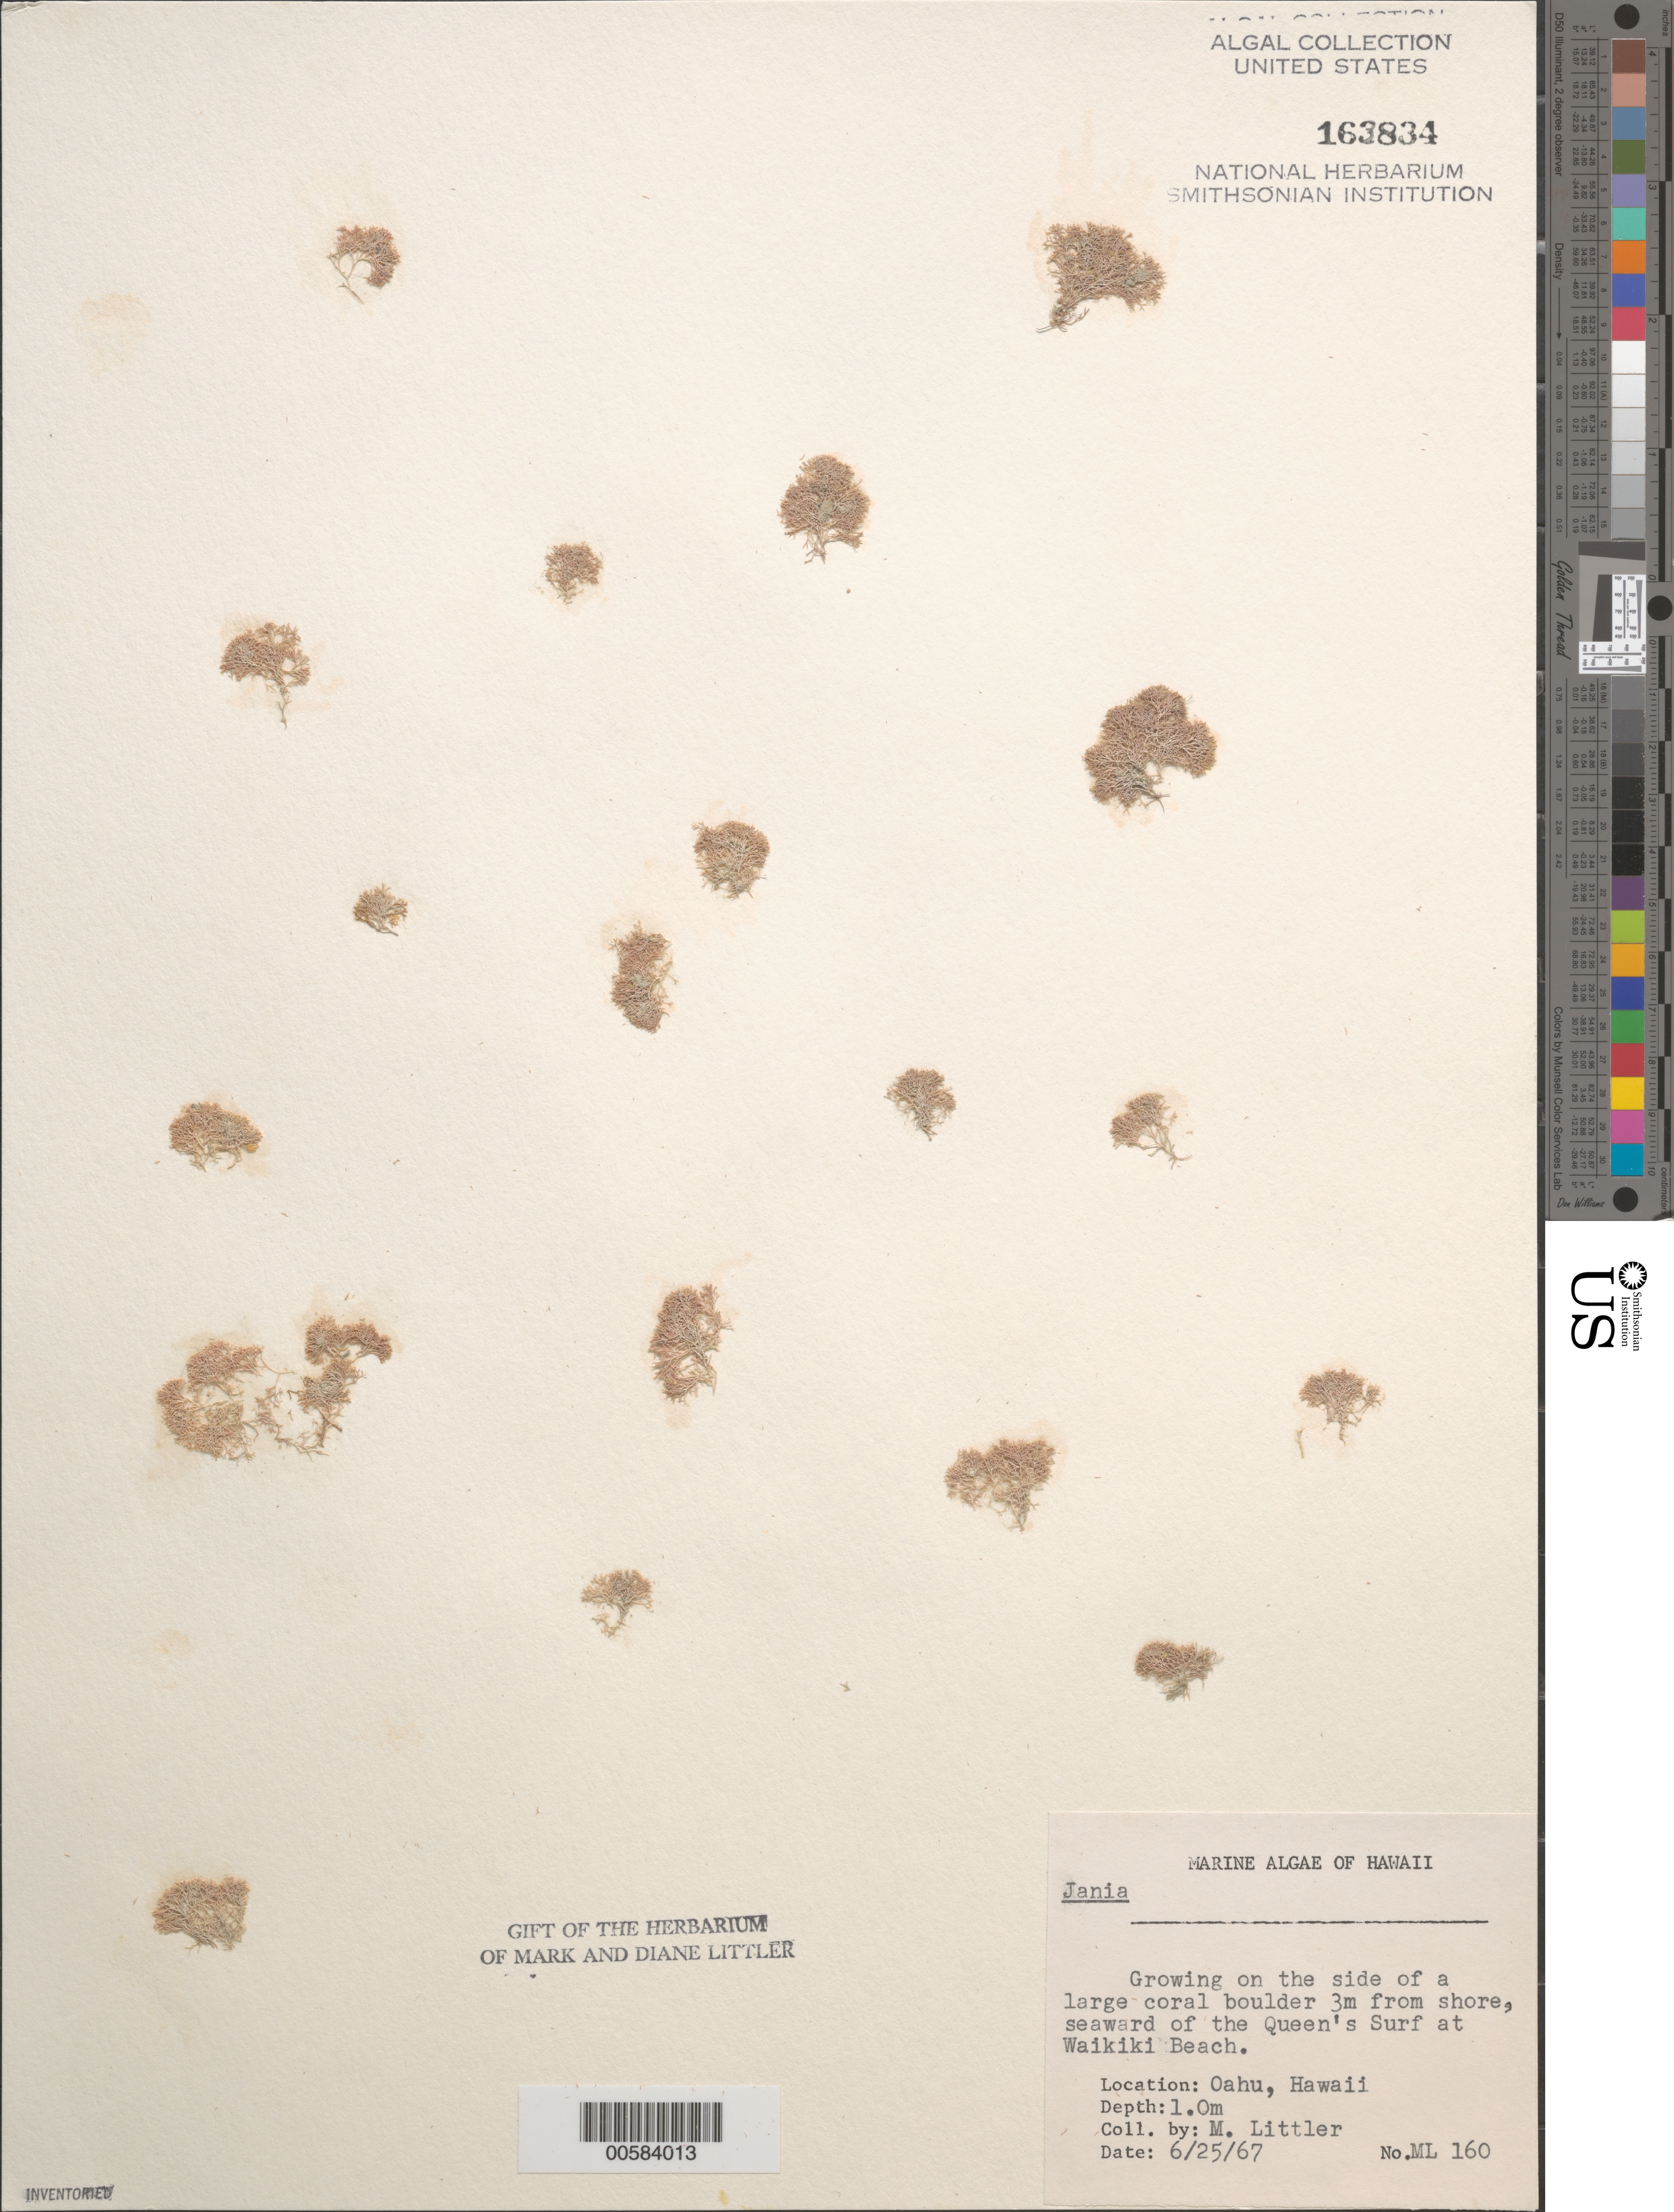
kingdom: Plantae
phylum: Rhodophyta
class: Florideophyceae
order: Corallinales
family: Corallinaceae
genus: Jania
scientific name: Jania sp.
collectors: M. M. Littler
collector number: ML 160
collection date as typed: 25 Jun 1967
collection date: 1967-06-25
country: United States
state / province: Hawaii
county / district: Honolulu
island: Oahu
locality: Waikiki Beach near Queen's Surf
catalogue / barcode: US 163834